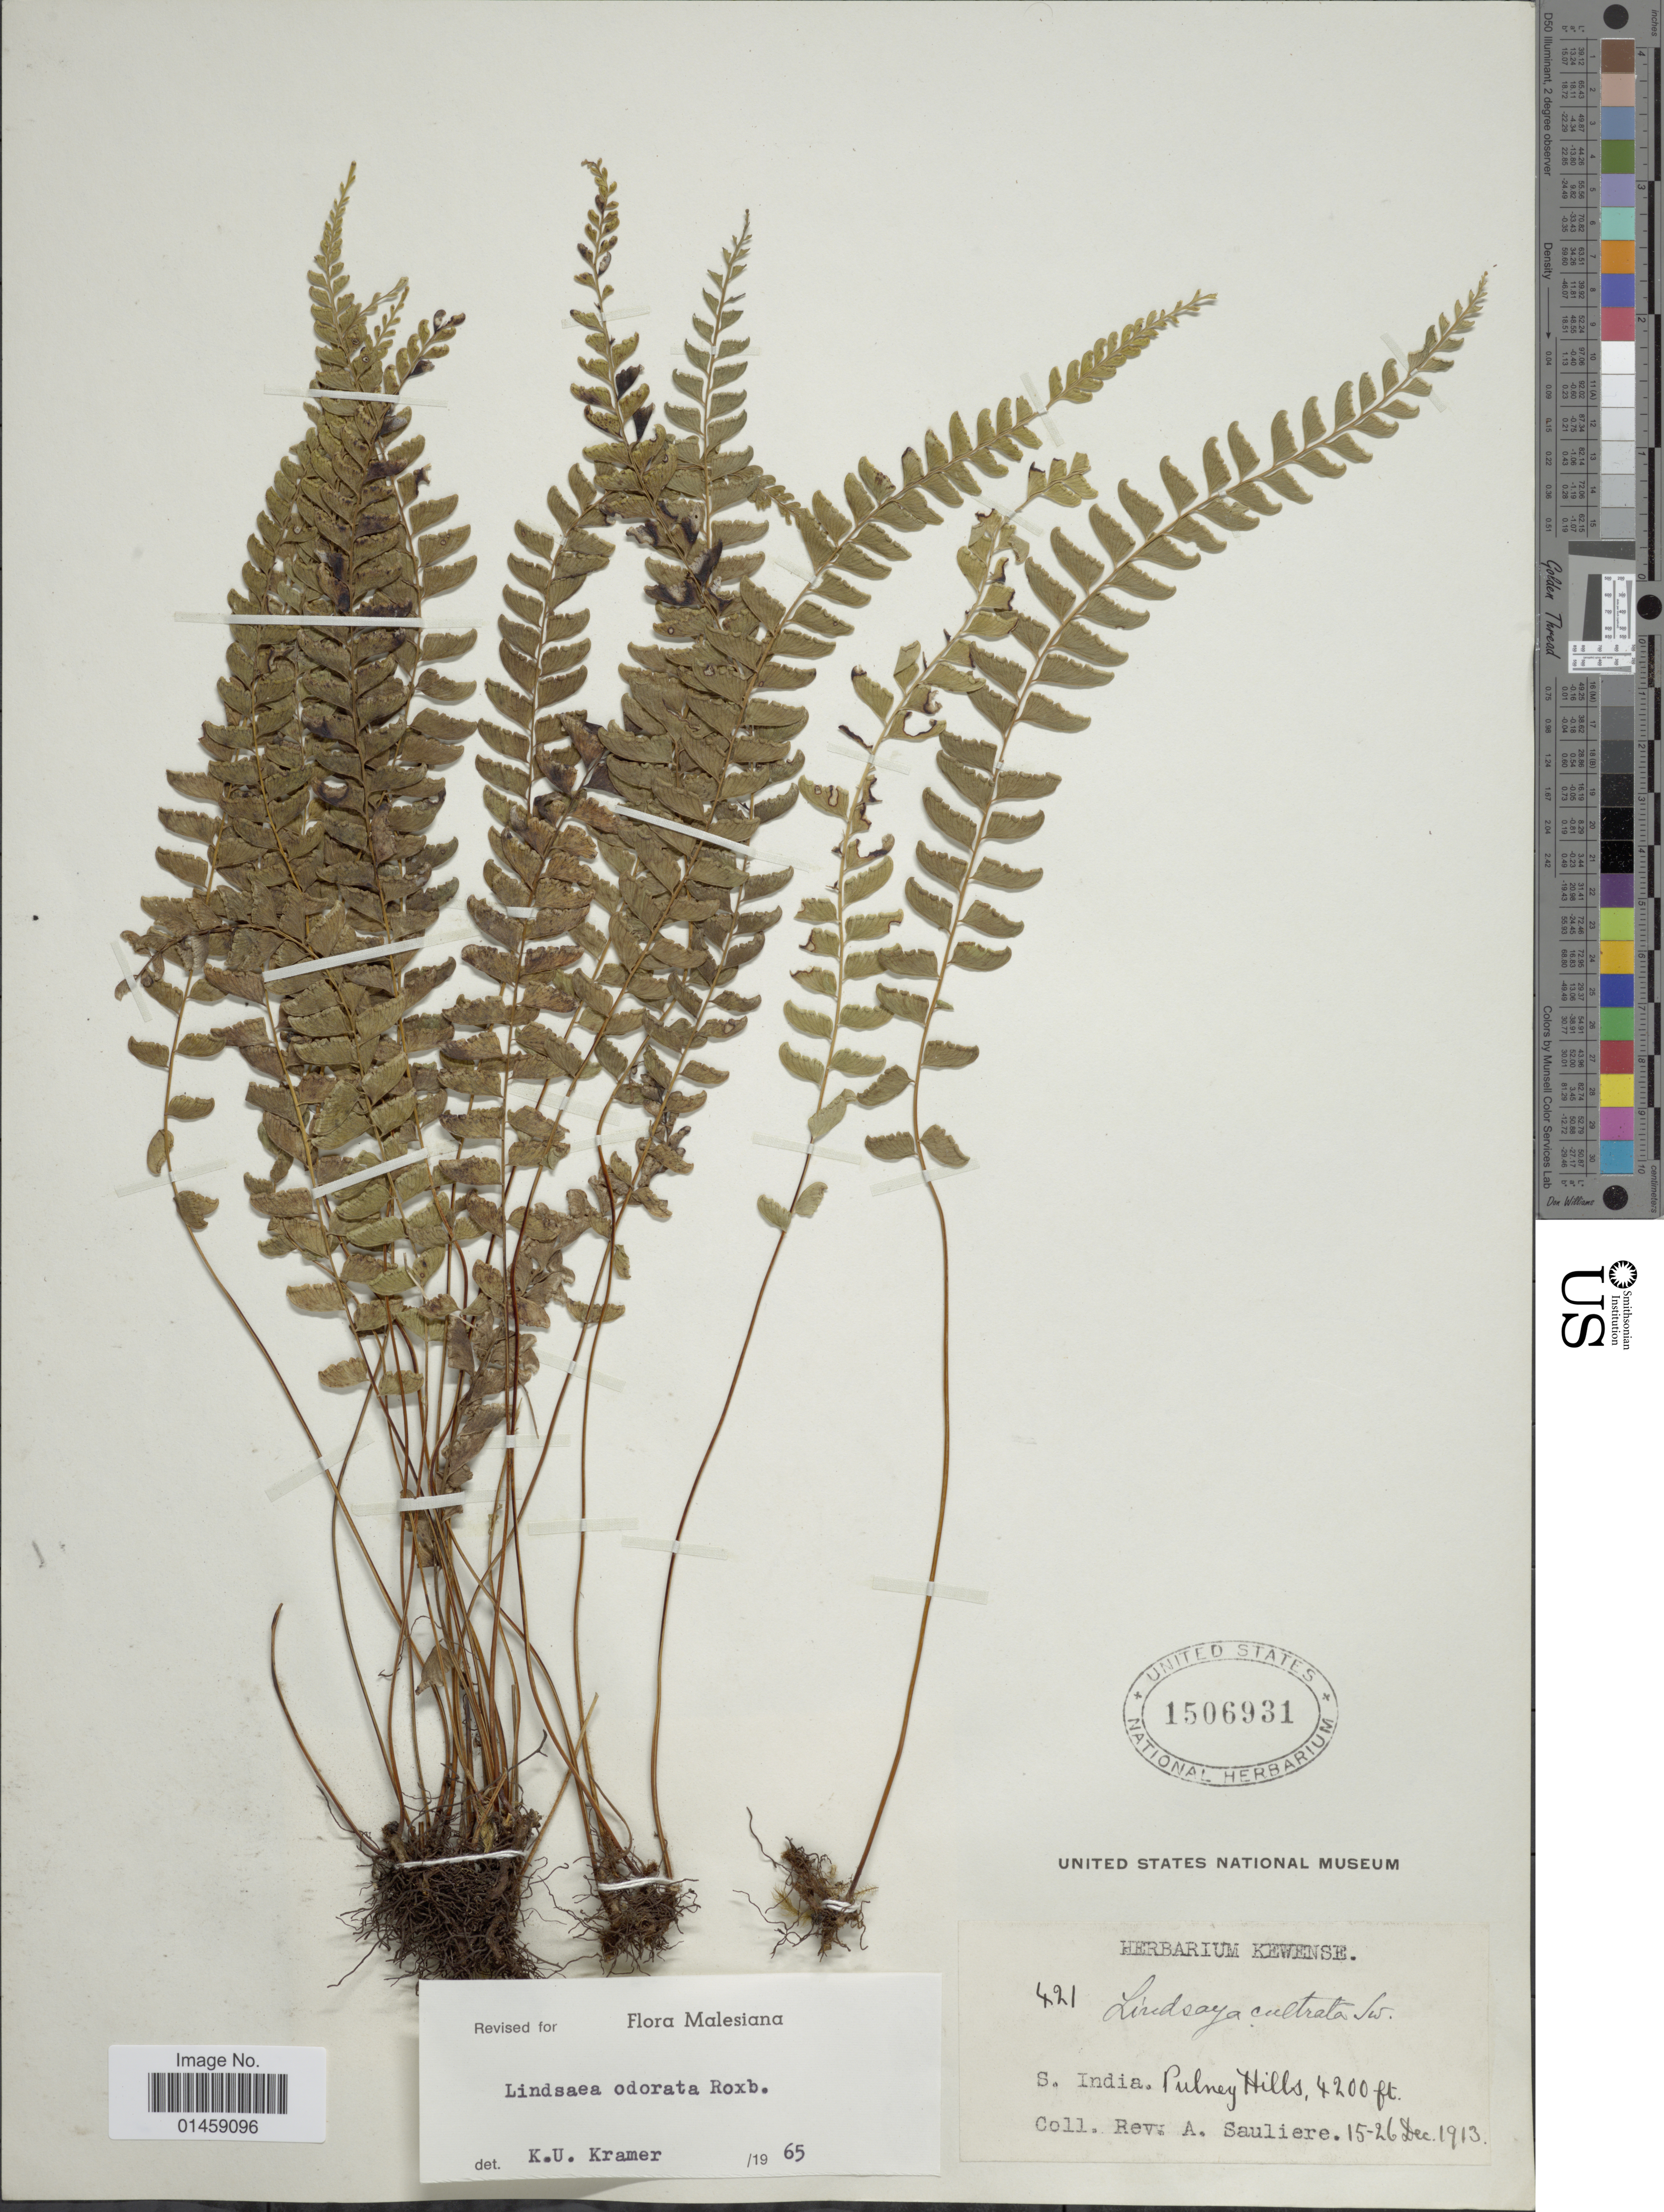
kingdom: Plantae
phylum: Tracheophyta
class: Polypodiopsida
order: Polypodiales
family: Lindsaeaceae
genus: Lindsaea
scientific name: Lindsaea odorata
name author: Roxb.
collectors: A. Sauliere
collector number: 421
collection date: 1913-12-15/1913-12-26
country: India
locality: S. India. Pulney Hills.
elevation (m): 1280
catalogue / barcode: US 1506931